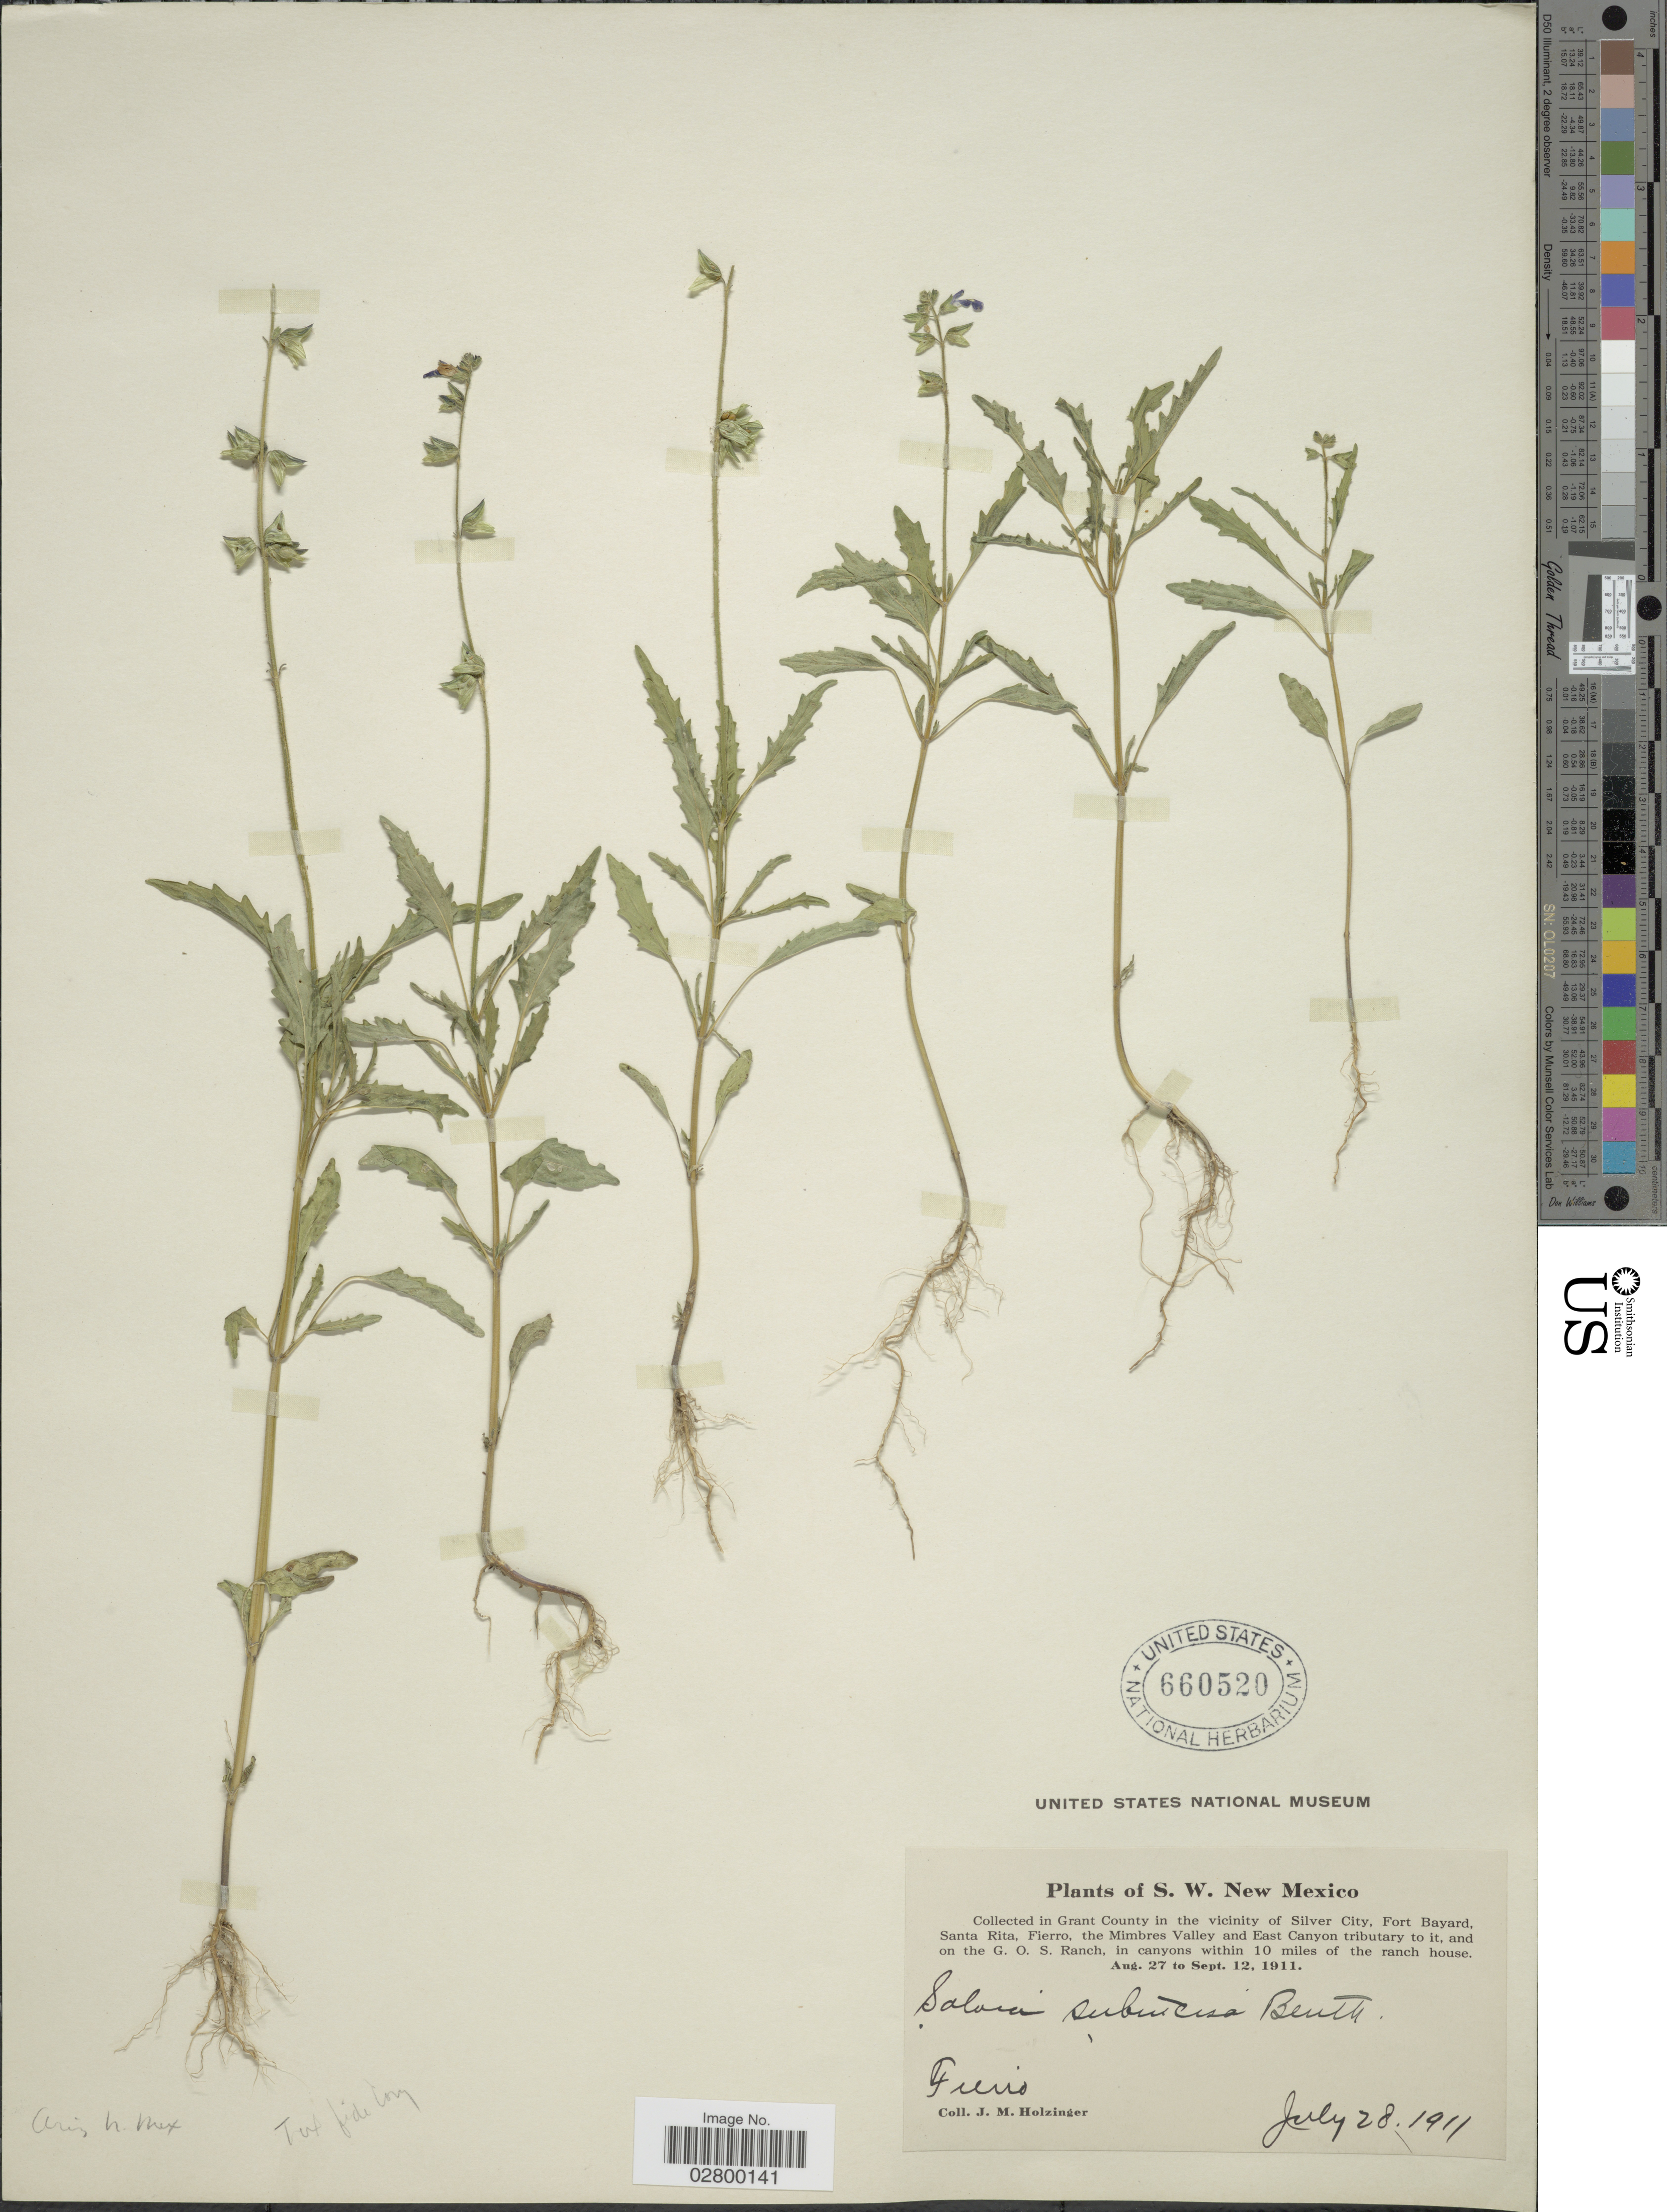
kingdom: Plantae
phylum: Tracheophyta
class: Magnoliopsida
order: Lamiales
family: Lamiaceae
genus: Salvia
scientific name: Salvia subincisa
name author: Benth.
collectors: J. M. Holzinger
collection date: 1911-07-28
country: United States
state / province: New Mexico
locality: S.W. New Mexico, Grant County in the vicinity of Silver City, Fort Bayard, Santa Rita, Fierro, the Mimbres Valley and East Canyon tributary to it, and on the G.O.S. Ranch, in canyons within 10 miles of the ranch house, Fierro.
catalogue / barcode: US 660520